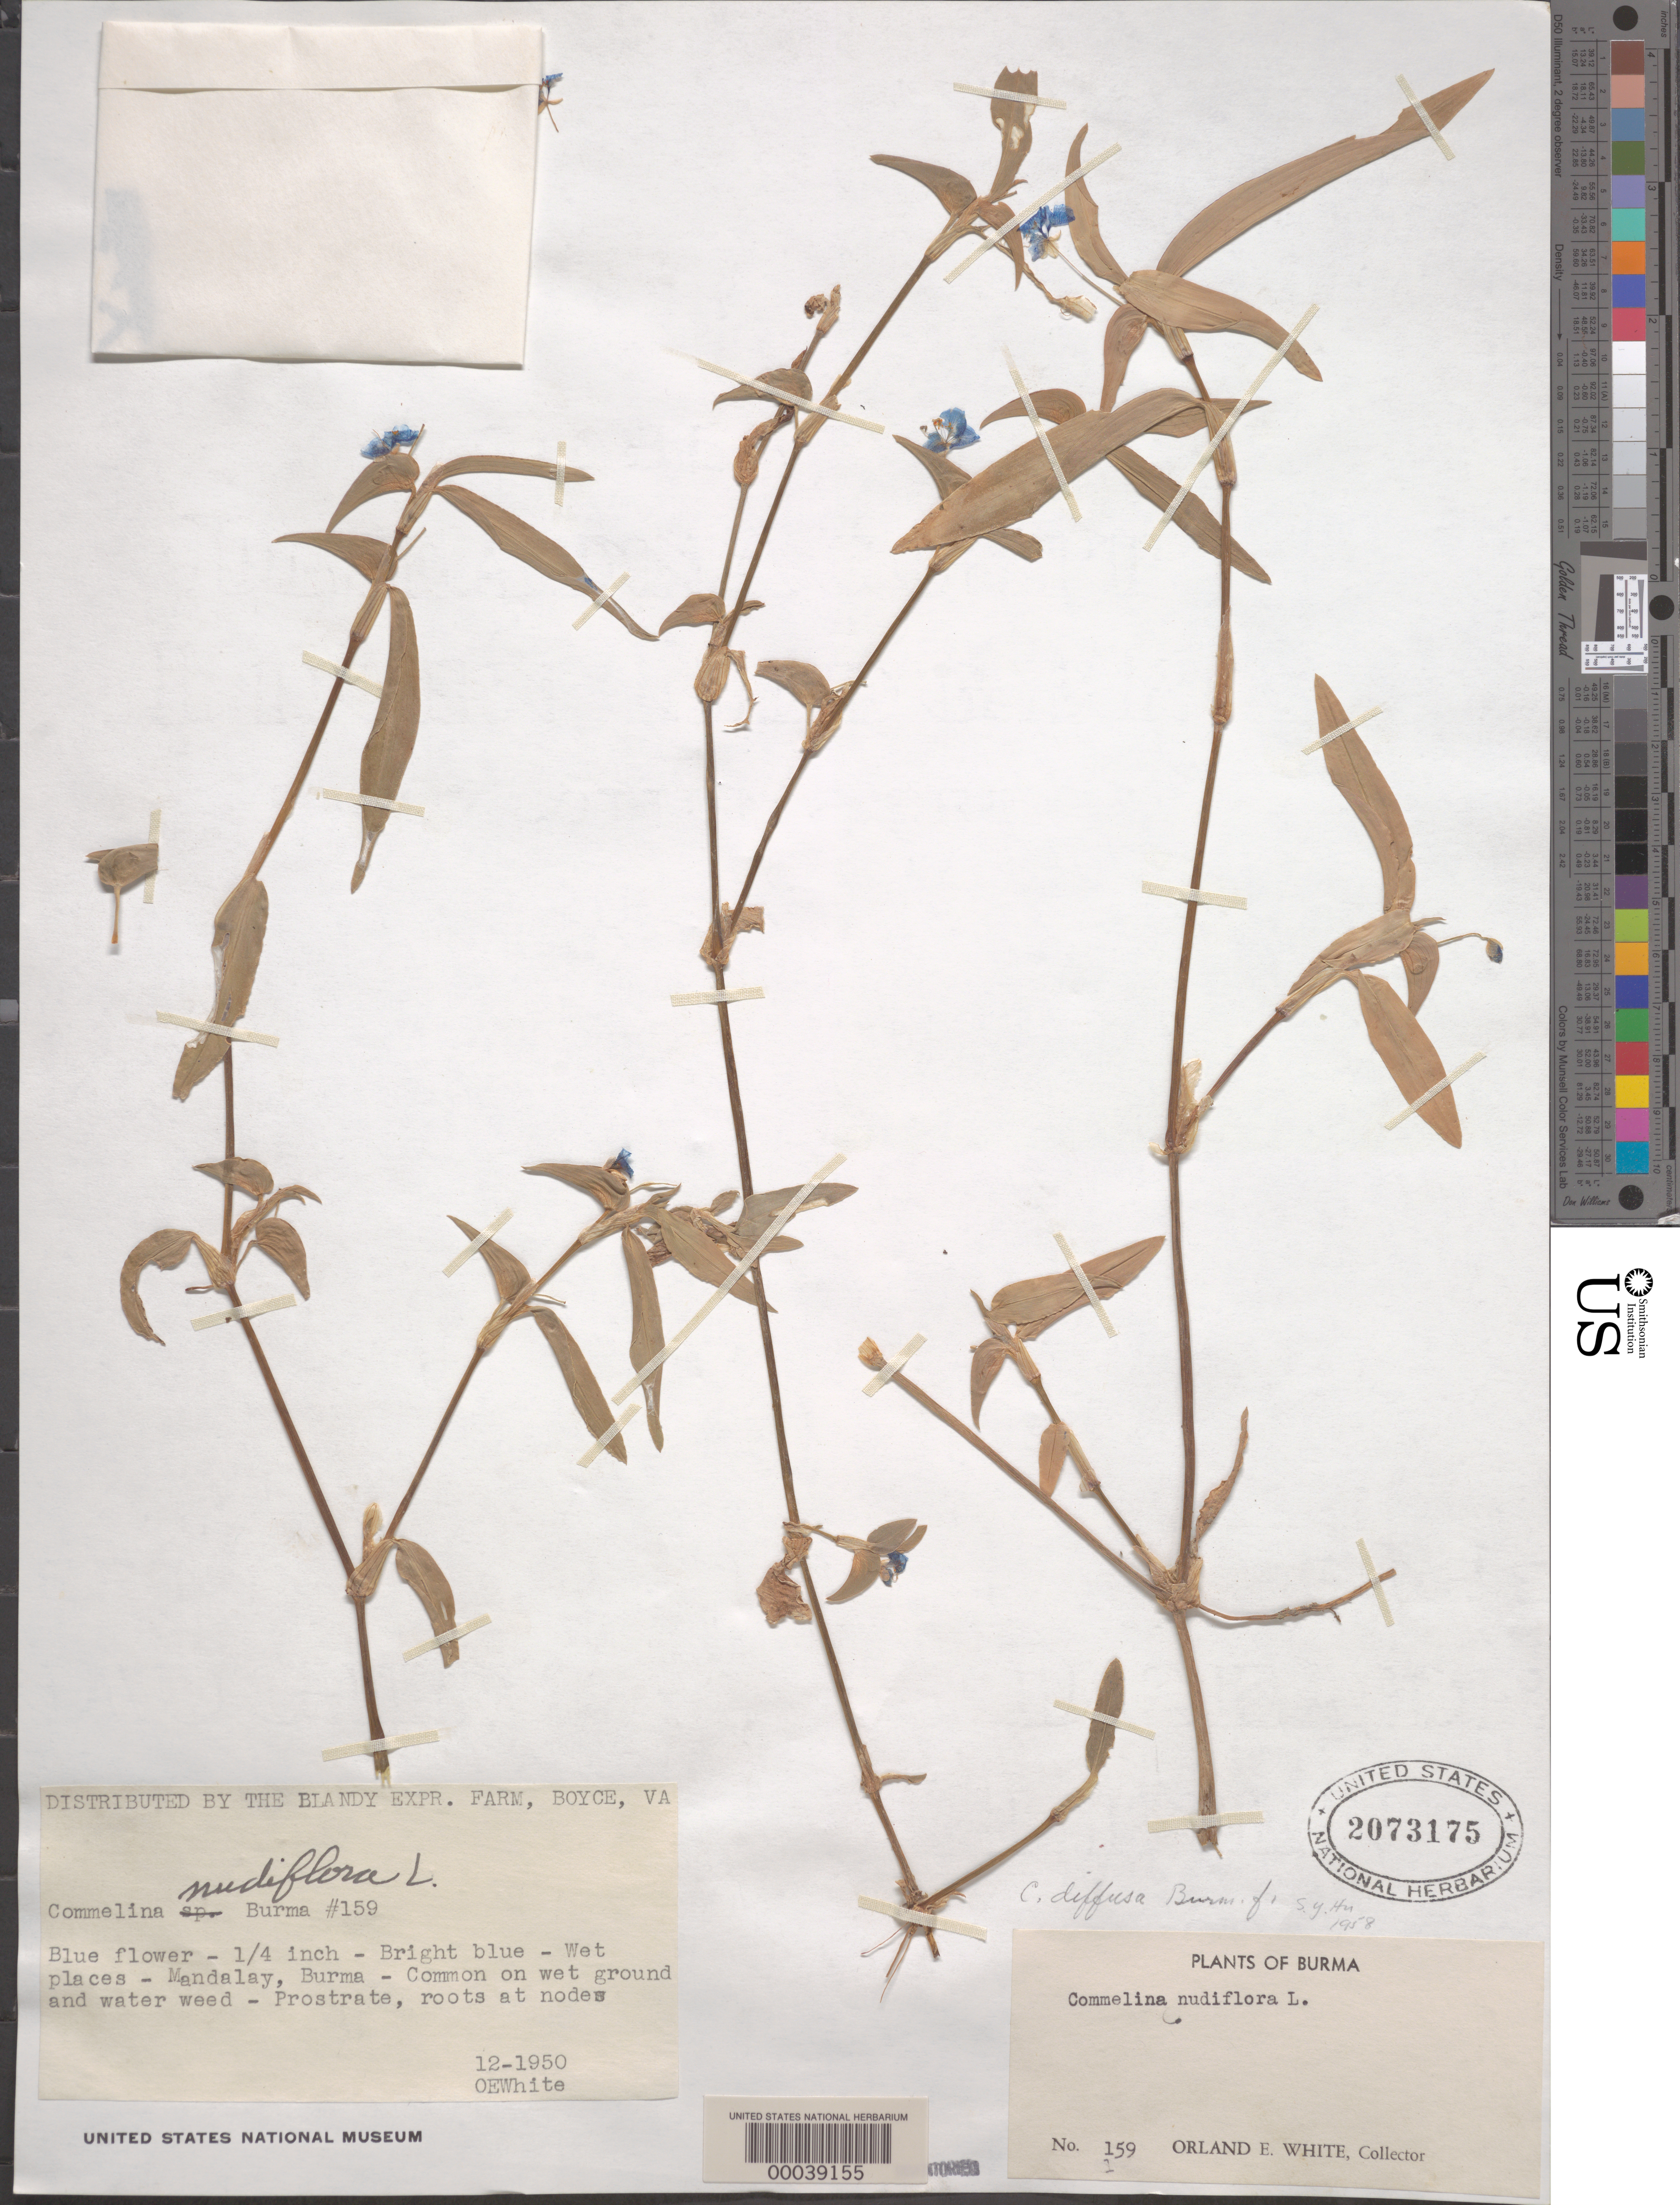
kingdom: Plantae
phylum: Tracheophyta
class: Liliopsida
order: Commelinales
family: Commelinaceae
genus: Commelina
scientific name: Commelina diffusa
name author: Burm. f.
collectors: O. E. White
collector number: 159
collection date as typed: Dec 1950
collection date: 1950-12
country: Myanmar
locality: Mandalay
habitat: Wet ground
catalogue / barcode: US 2073175